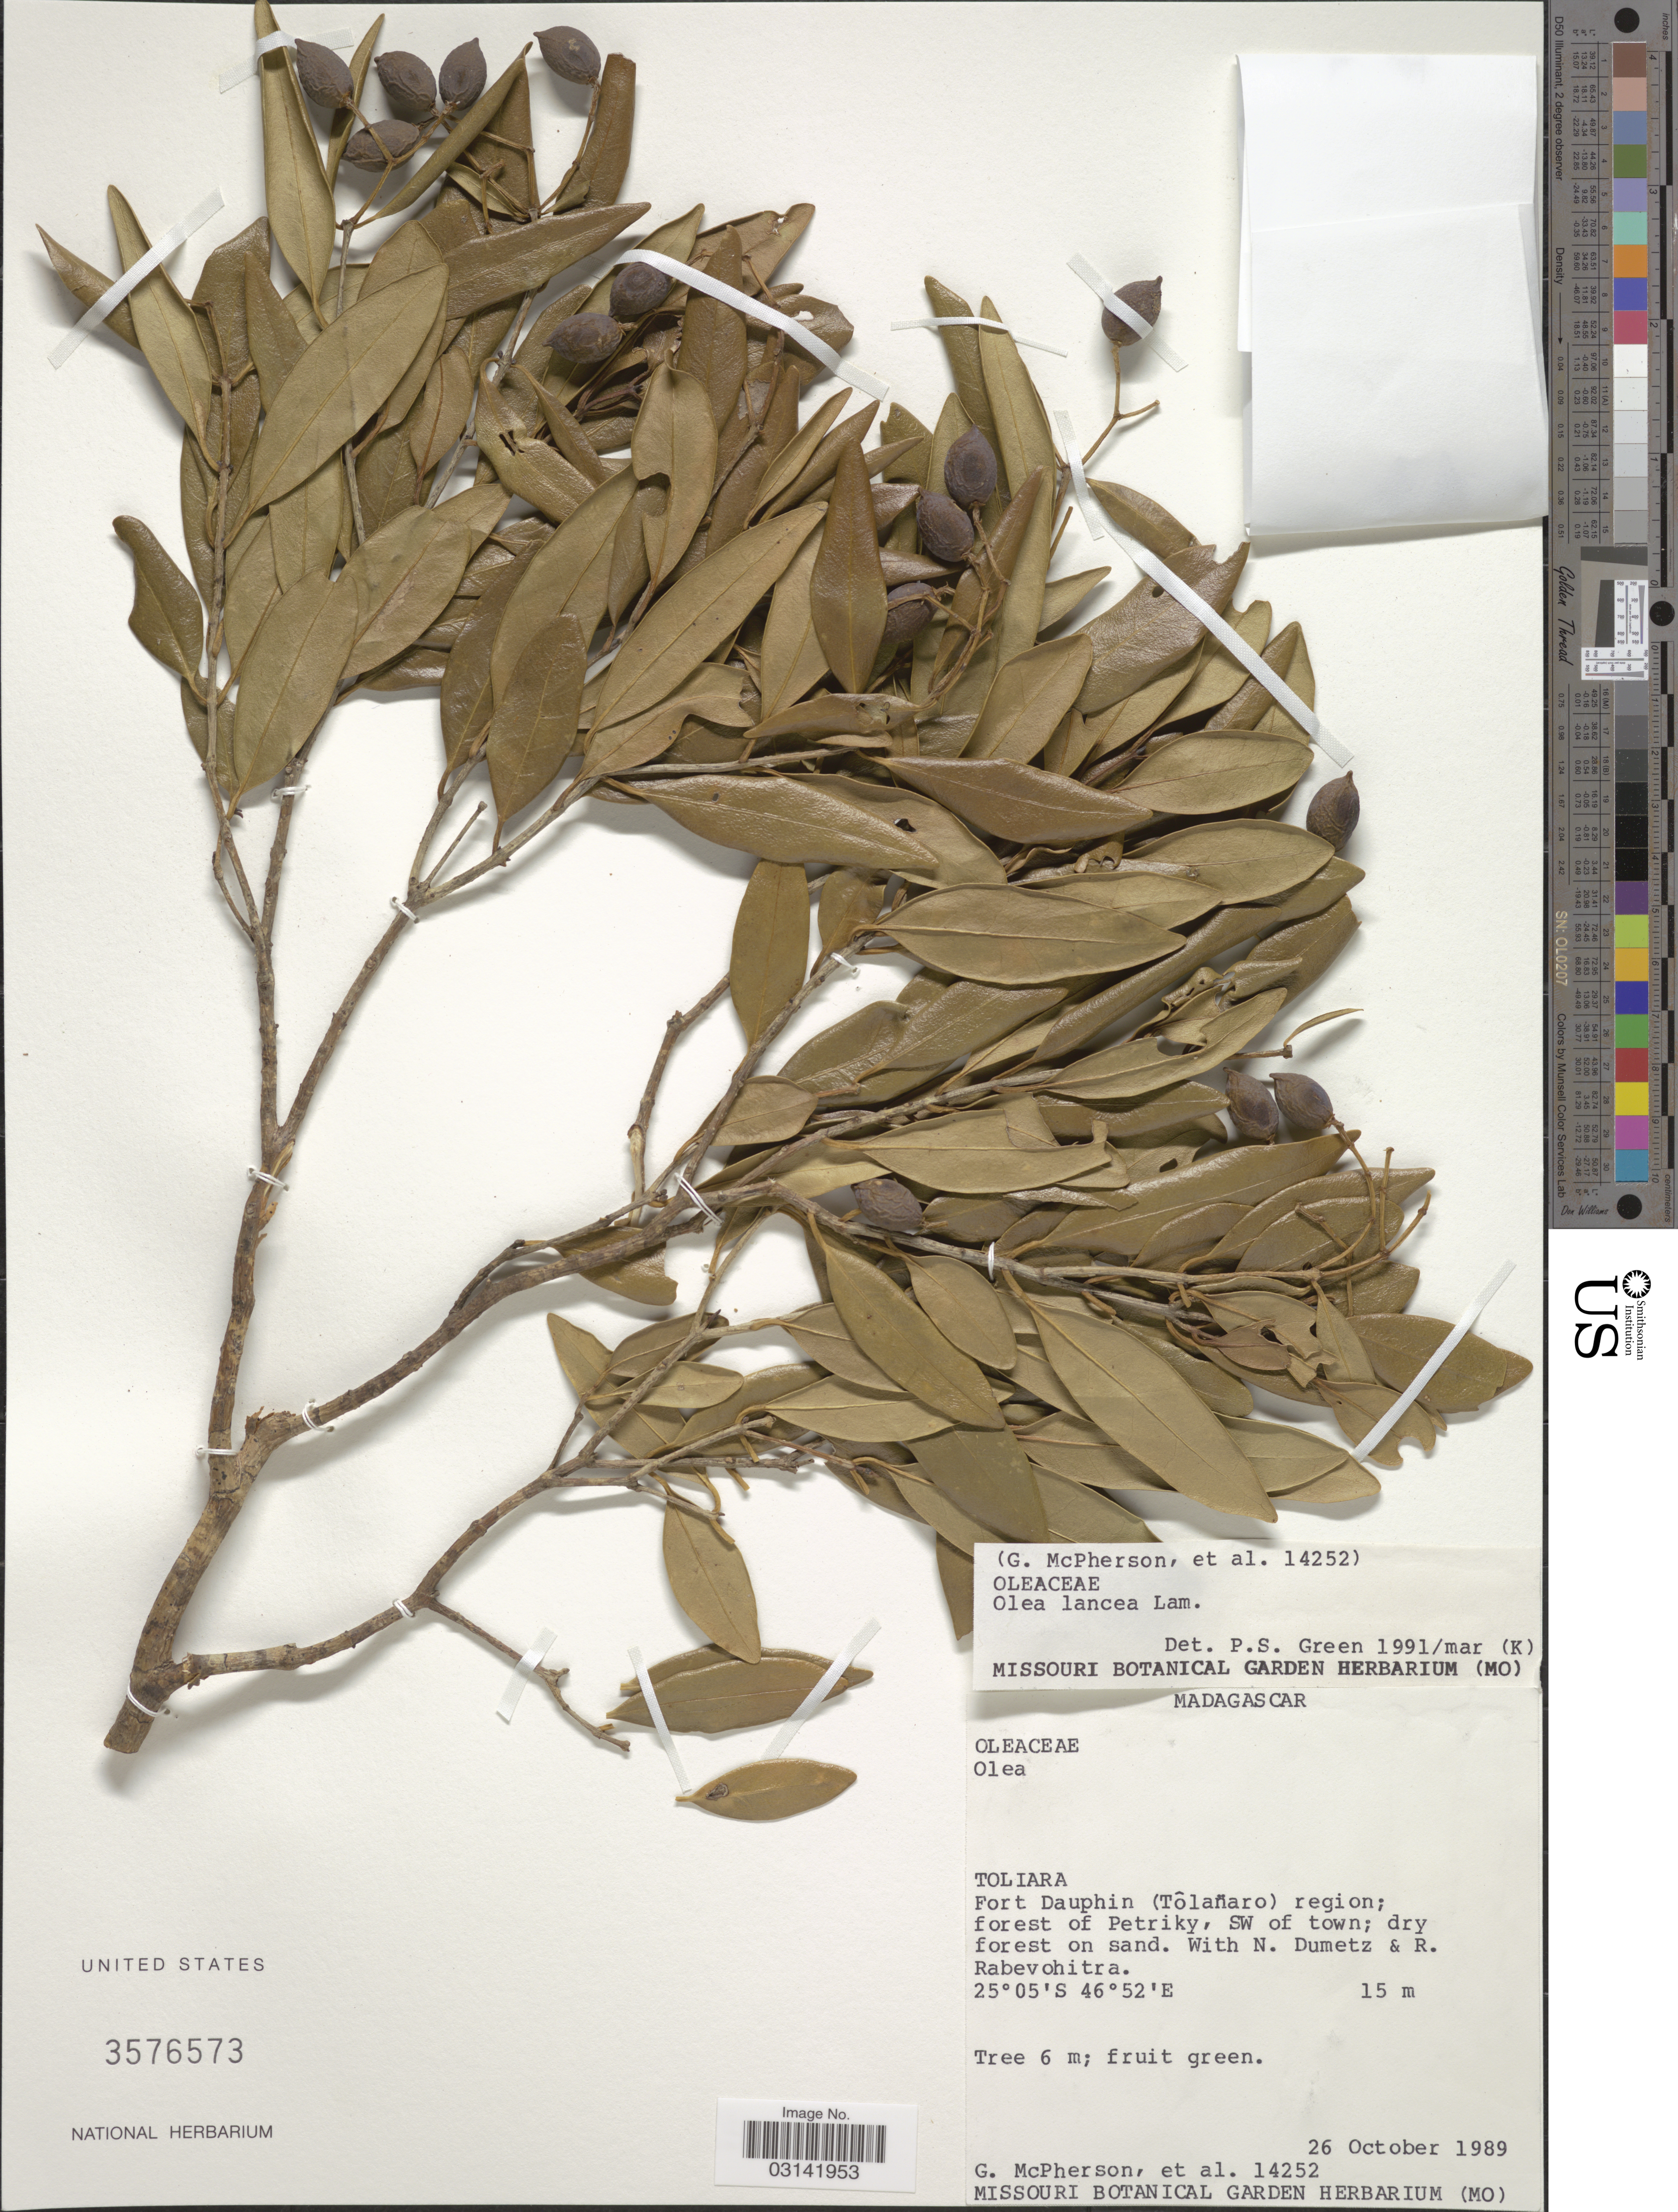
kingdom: Plantae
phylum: Tracheophyta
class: Magnoliopsida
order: Lamiales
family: Oleaceae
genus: Olea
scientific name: Olea lancea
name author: Lam.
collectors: G. McPherson, N. Dumetz & R. Rabevohitra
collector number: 14252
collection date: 1989-10-26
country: Madagascar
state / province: Anosy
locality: Fort Dauphin (Tôlanaro) region; forest of Petriky, SW of town.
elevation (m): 15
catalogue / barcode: US 3576573